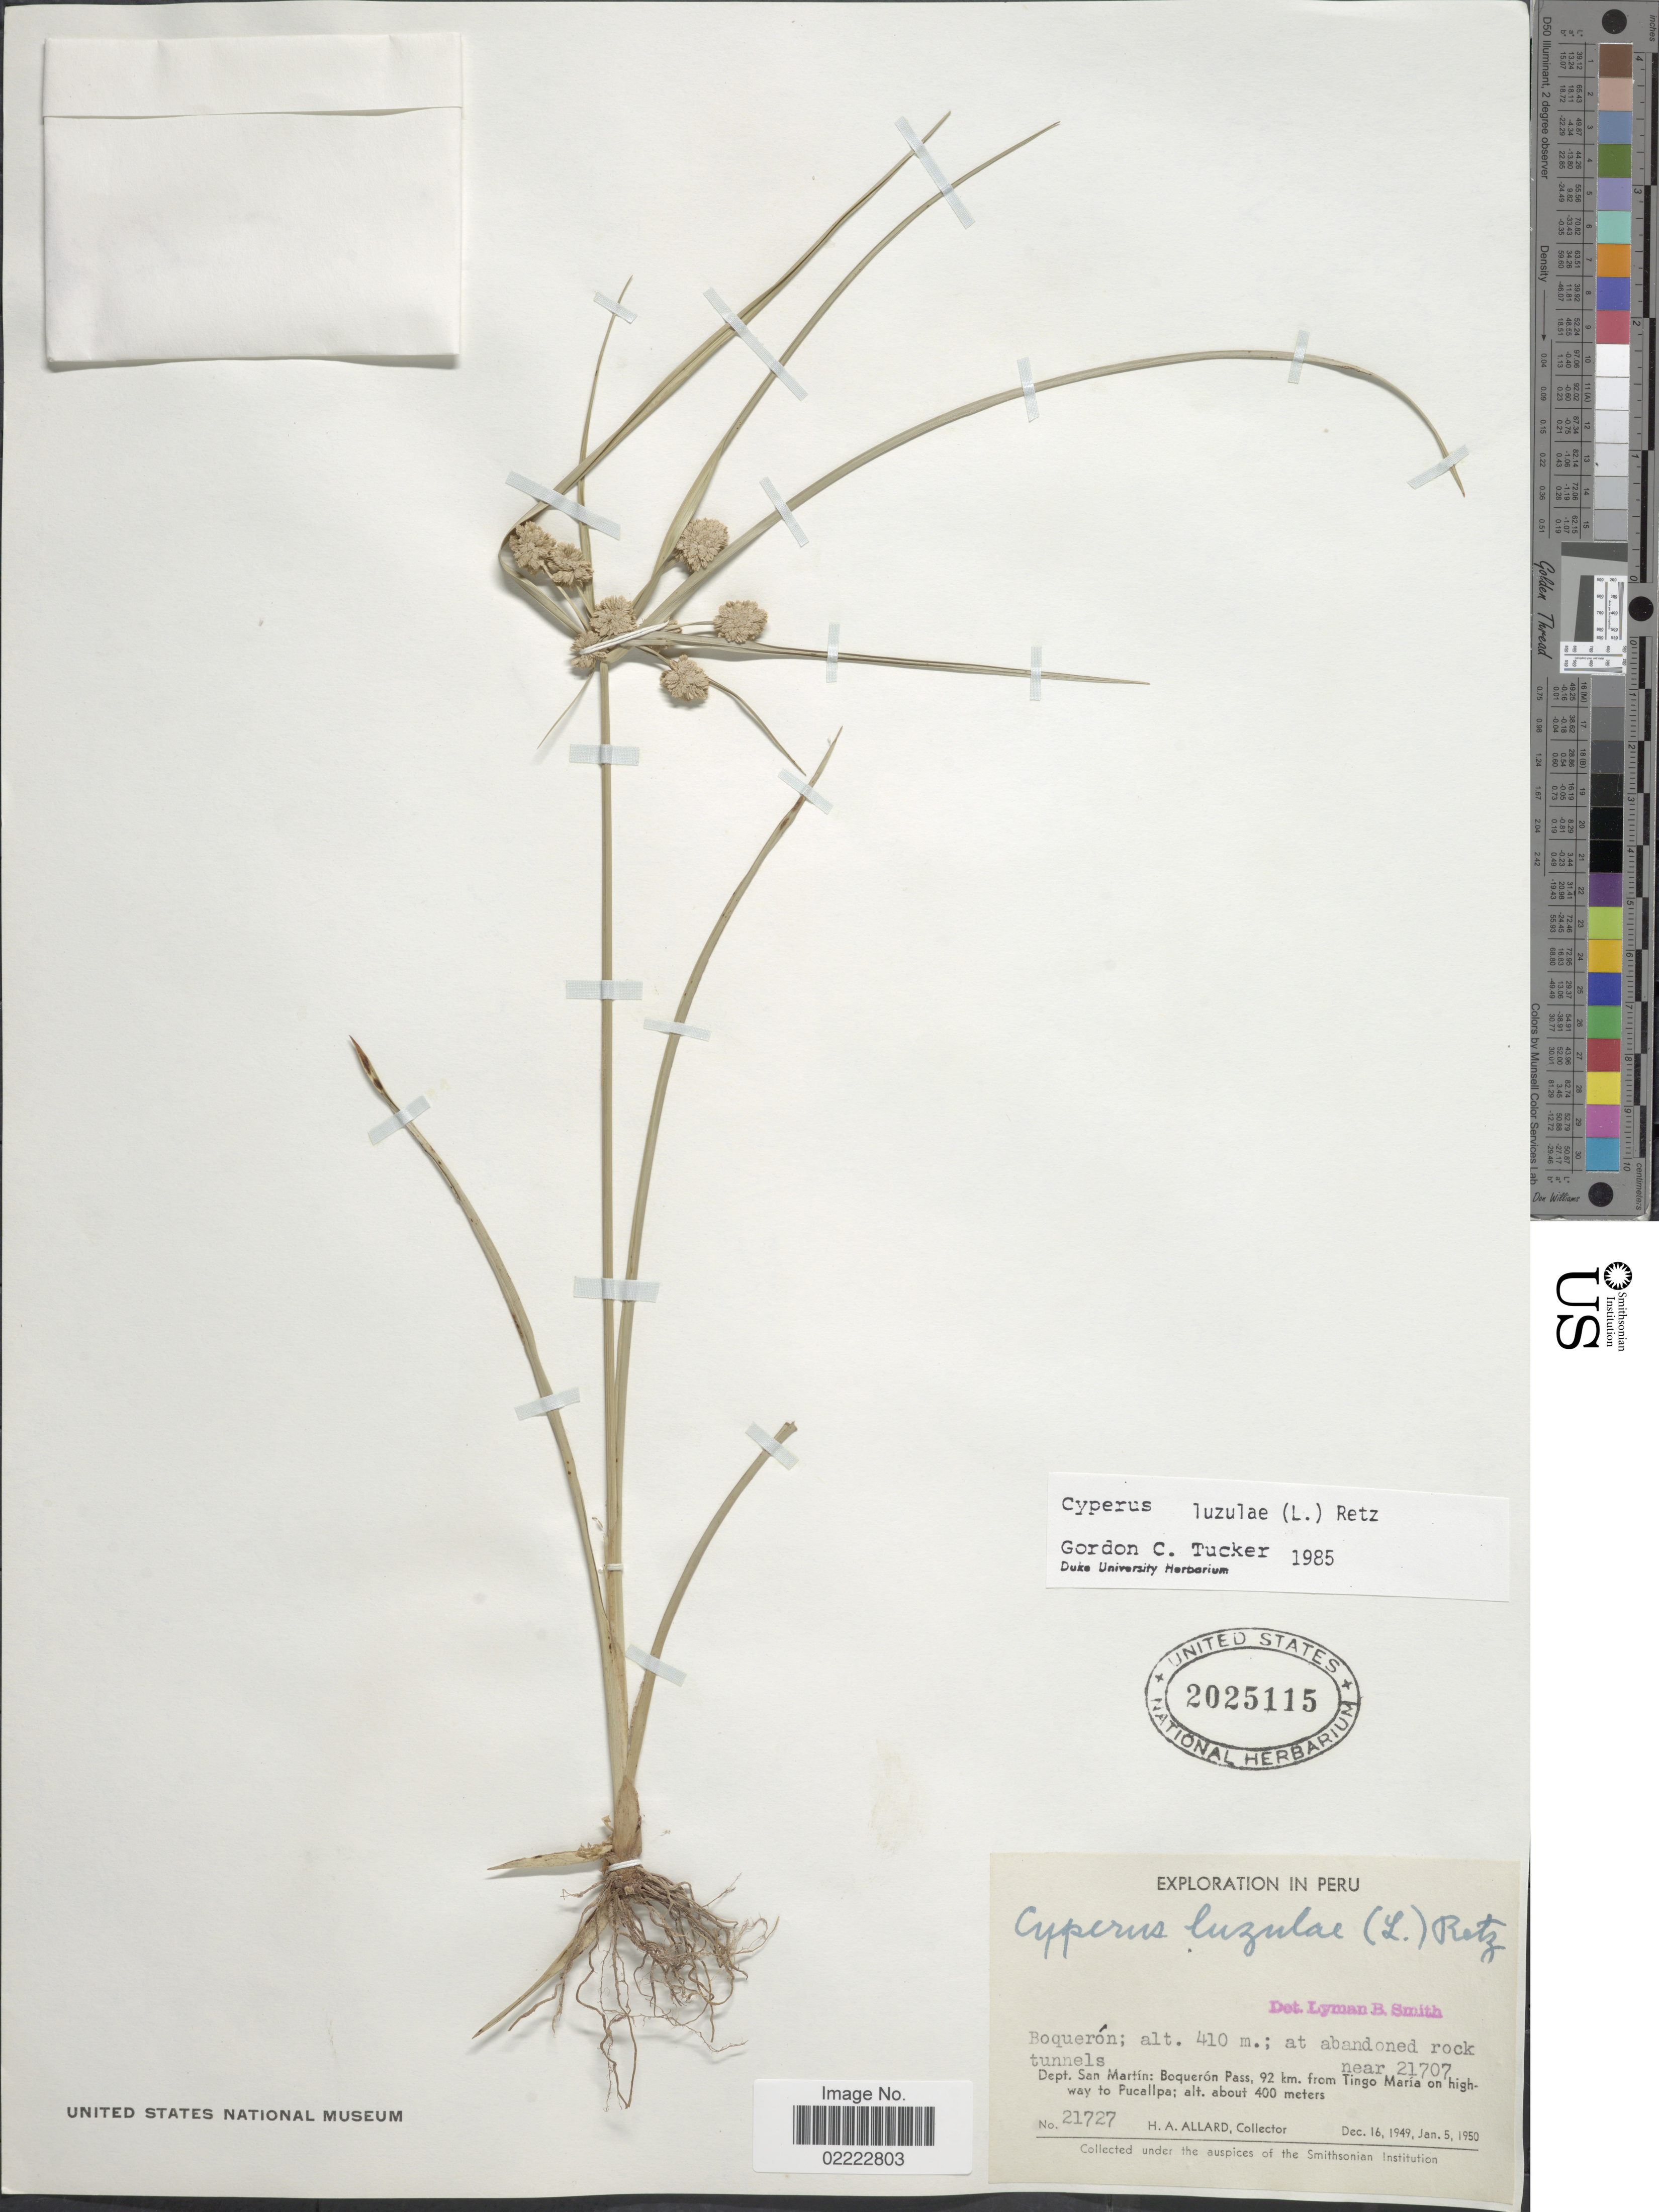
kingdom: Plantae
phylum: Tracheophyta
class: Liliopsida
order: Poales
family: Cyperaceae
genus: Cyperus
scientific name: Cyperus luzulae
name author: (L.) Rottb. ex Retz.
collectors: H. A. Allard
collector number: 21727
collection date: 1949-12-16/1950-01-05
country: Peru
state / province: San Martín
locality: Boquerón: at abandoned rock tunnels, Dept. San Martín: Boquerón Pass, 92 km. from Tingo María on highway to Pucallpa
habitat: at abandoned rock tunnels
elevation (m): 400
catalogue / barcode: US 2025115